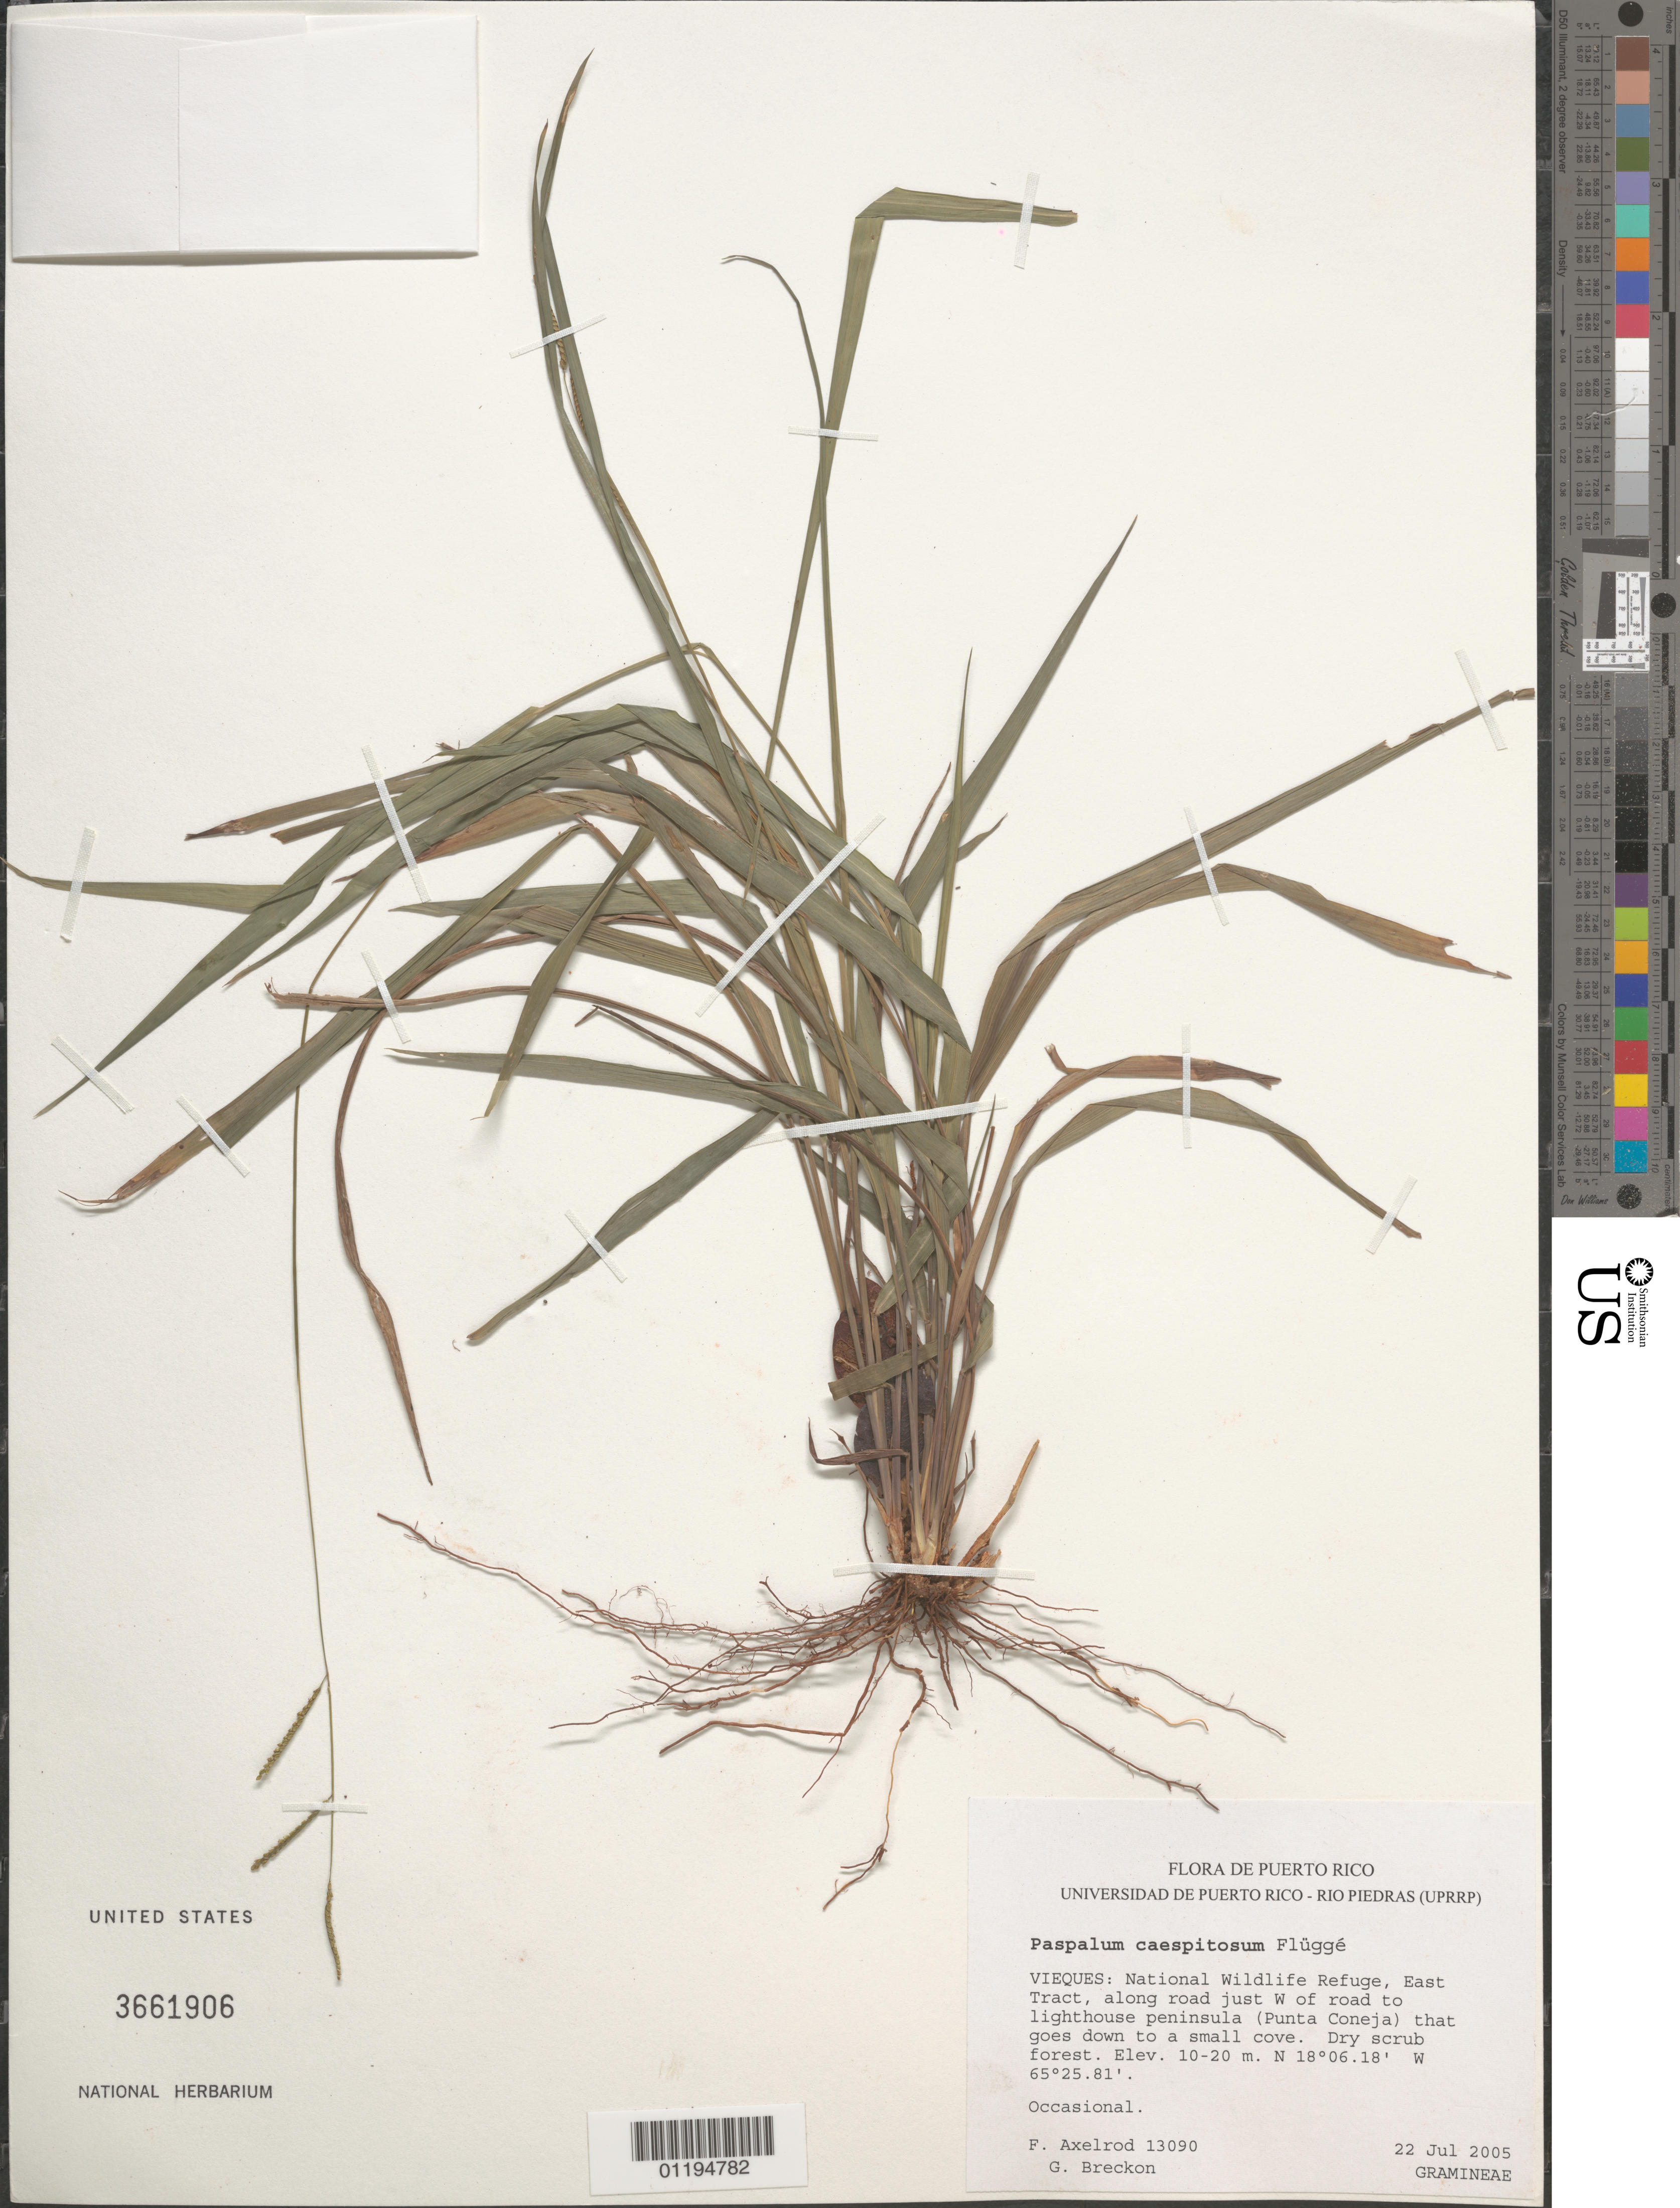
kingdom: Plantae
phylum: Tracheophyta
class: Liliopsida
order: Poales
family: Poaceae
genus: Paspalum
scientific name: Paspalum caespitosum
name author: Flüggé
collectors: F. S. Axelrod & G. Breckon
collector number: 13090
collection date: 2005-07-22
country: Puerto Rico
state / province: Vieques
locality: National Wildlife Refuge, East Tract, along rd. just W of rd to lighthouse peninsula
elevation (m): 10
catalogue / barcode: US 3661906